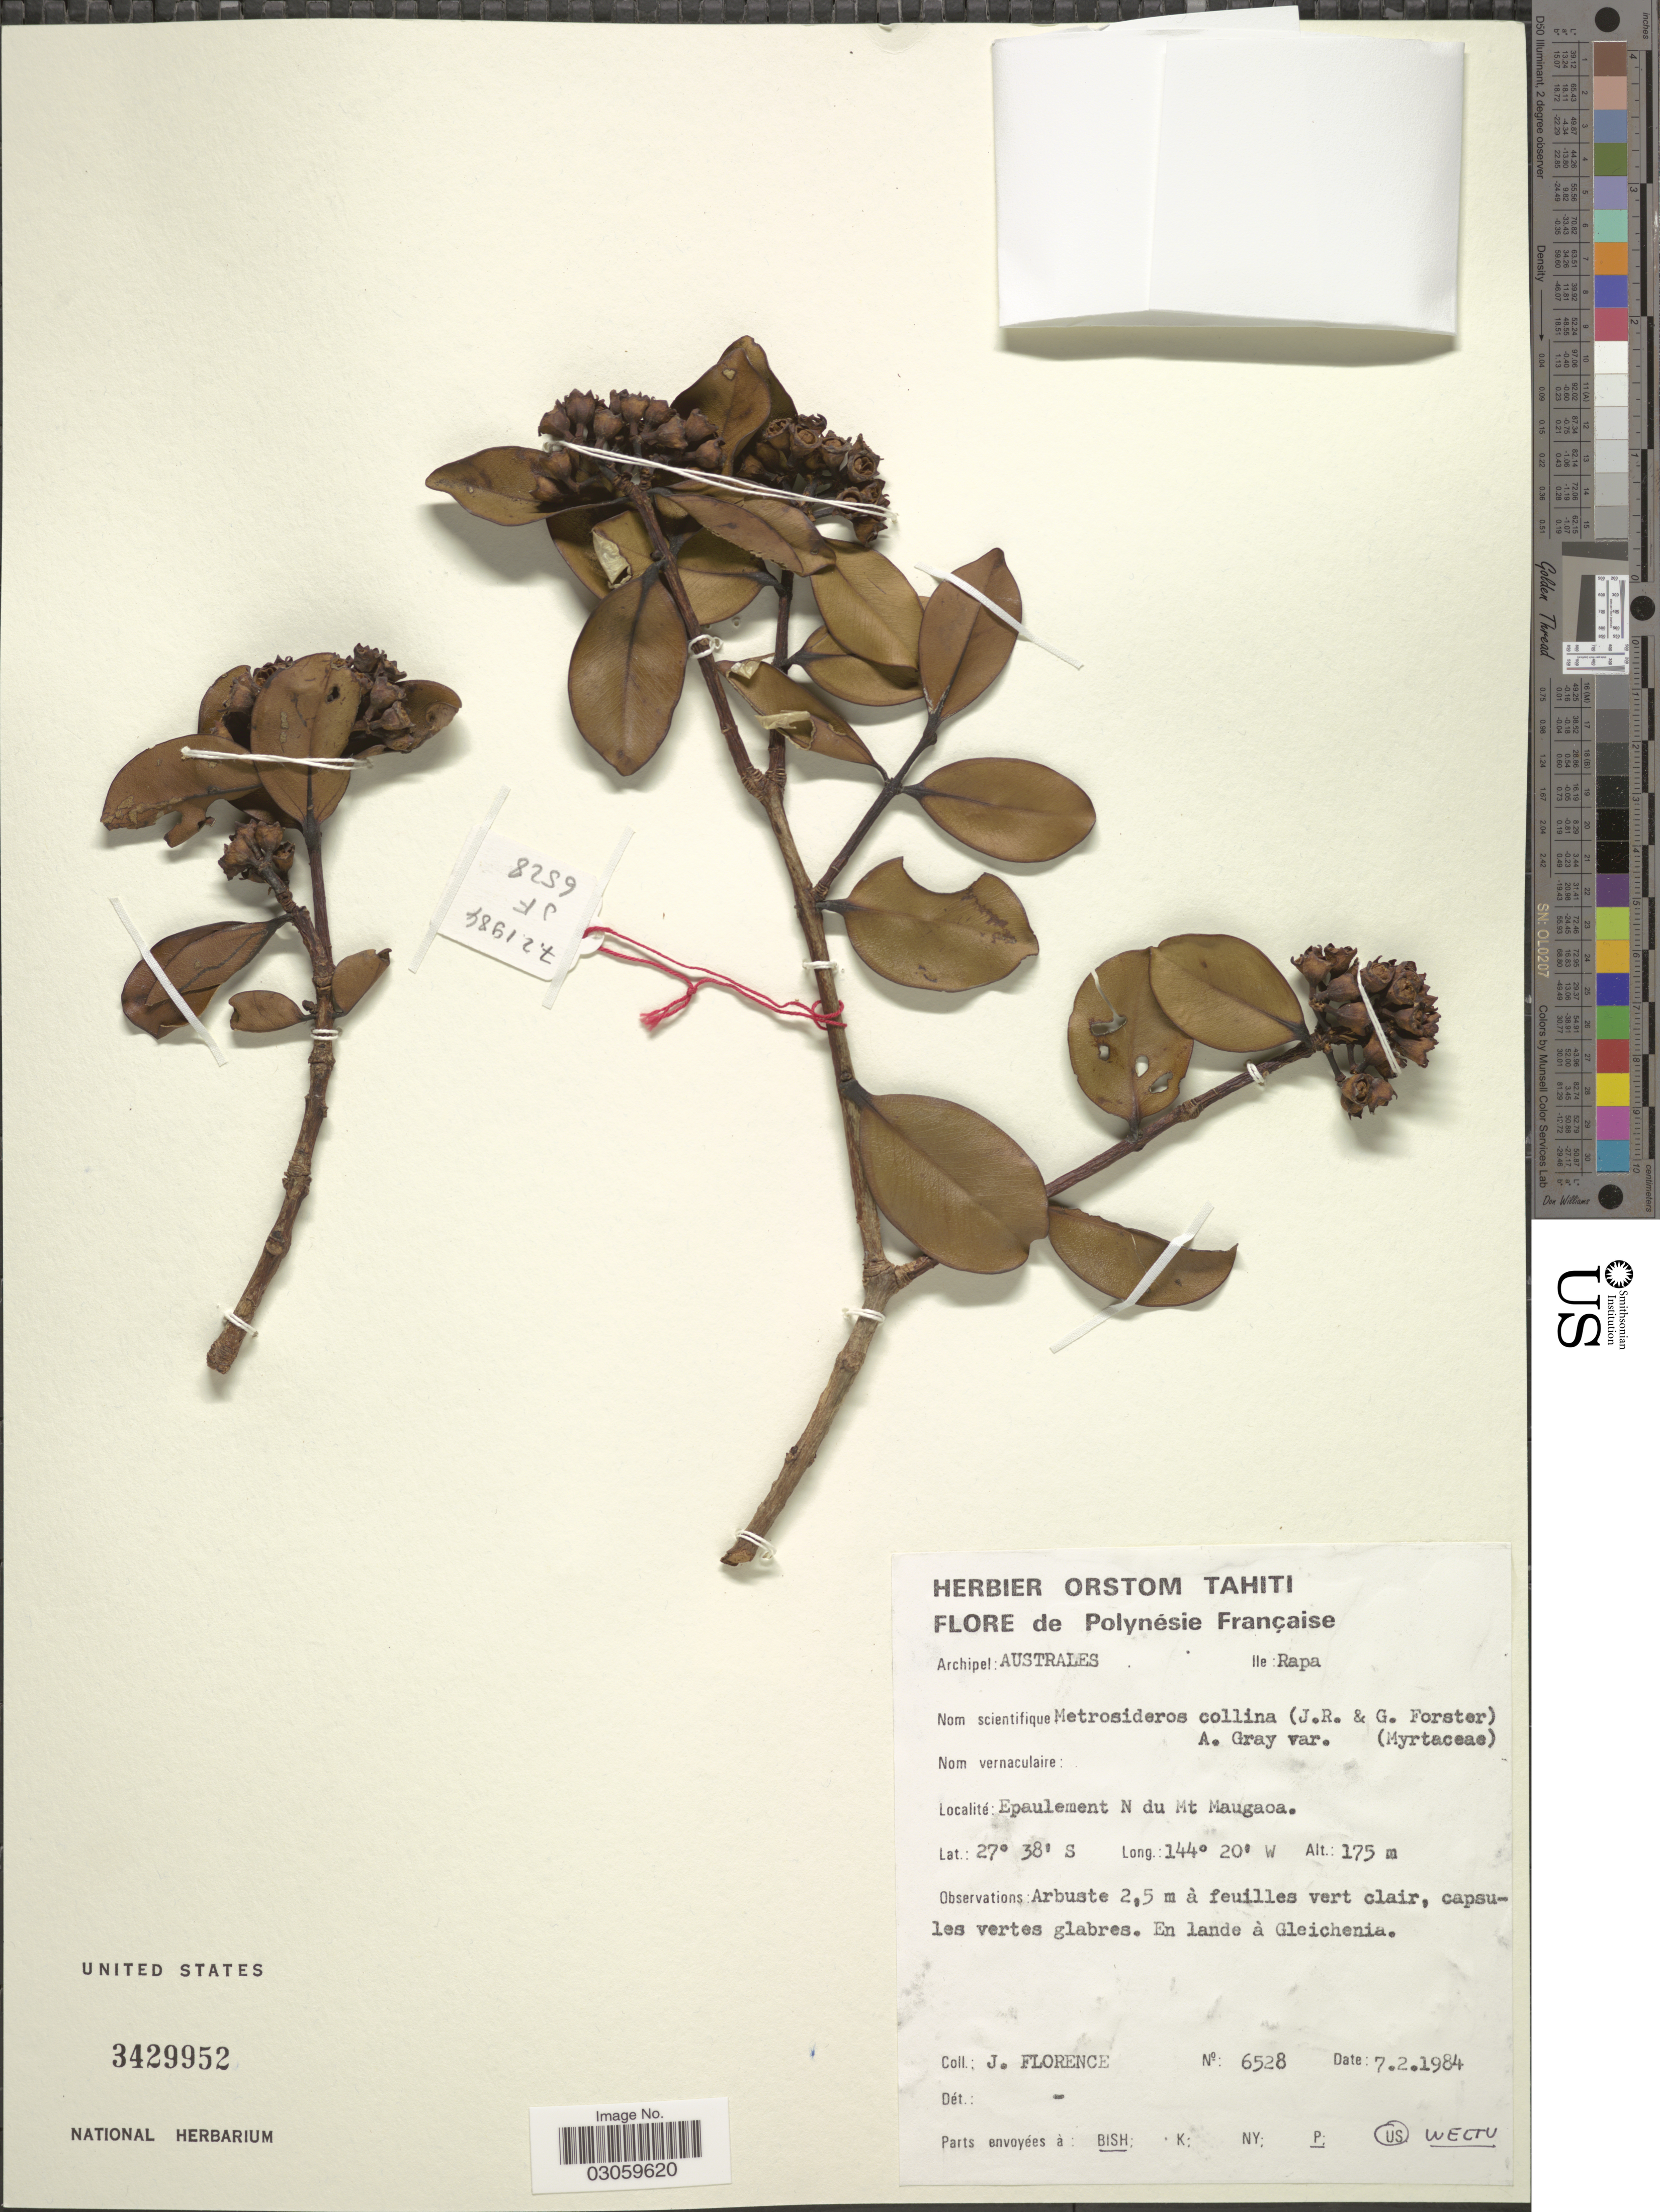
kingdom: Plantae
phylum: Tracheophyta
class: Magnoliopsida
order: Myrtales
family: Myrtaceae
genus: Metrosideros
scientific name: Metrosideros collina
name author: (J.R. Forst. & G. Forst.) A. Gray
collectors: J. Florence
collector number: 6528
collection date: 1984-02-07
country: French Polynesia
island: Rapa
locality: Polynésie Française. Archipel: Australes. Ile: Rapa. Epaulement N du Mt Maugaoa.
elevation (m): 175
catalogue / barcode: US 3429952